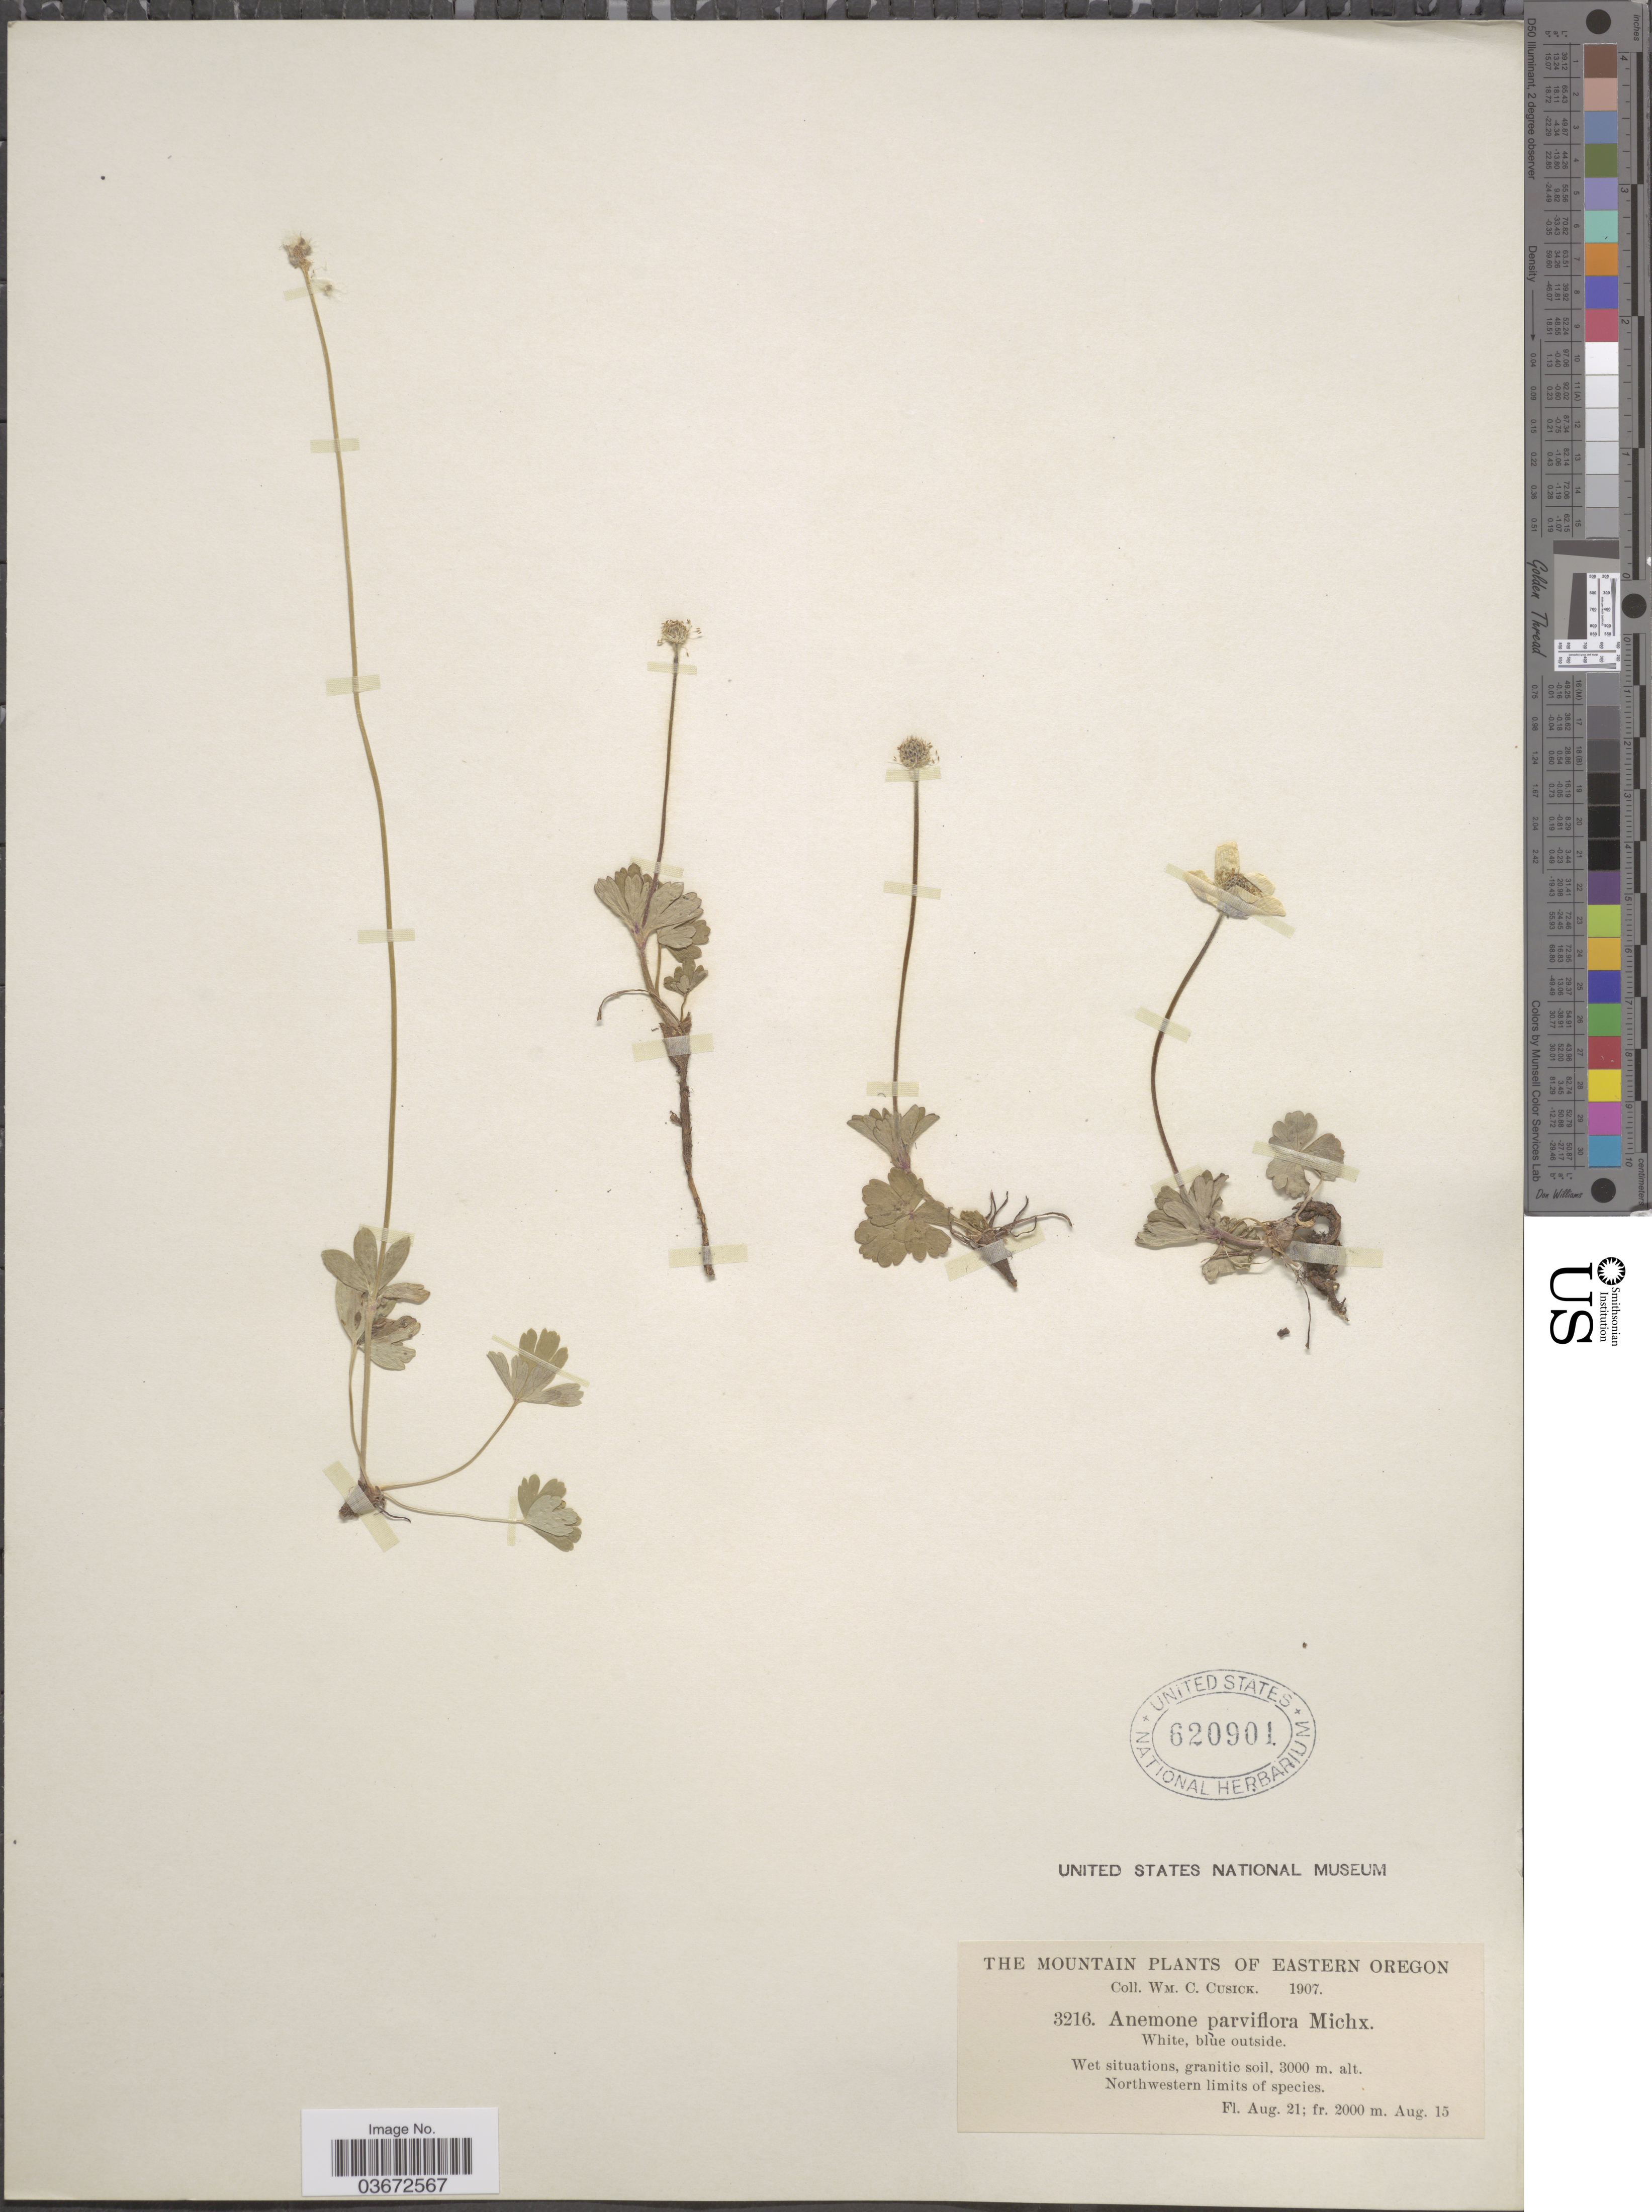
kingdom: Plantae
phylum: Tracheophyta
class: Magnoliopsida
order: Ranunculales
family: Ranunculaceae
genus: Anemone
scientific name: Anemone parviflora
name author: Michx.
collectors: W. C. Cusick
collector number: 3216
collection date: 1907-08-15/1907-08-21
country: United States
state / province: Oregon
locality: Eastern Oregon. Northwestern limits of species.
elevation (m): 2000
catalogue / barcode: US 620901